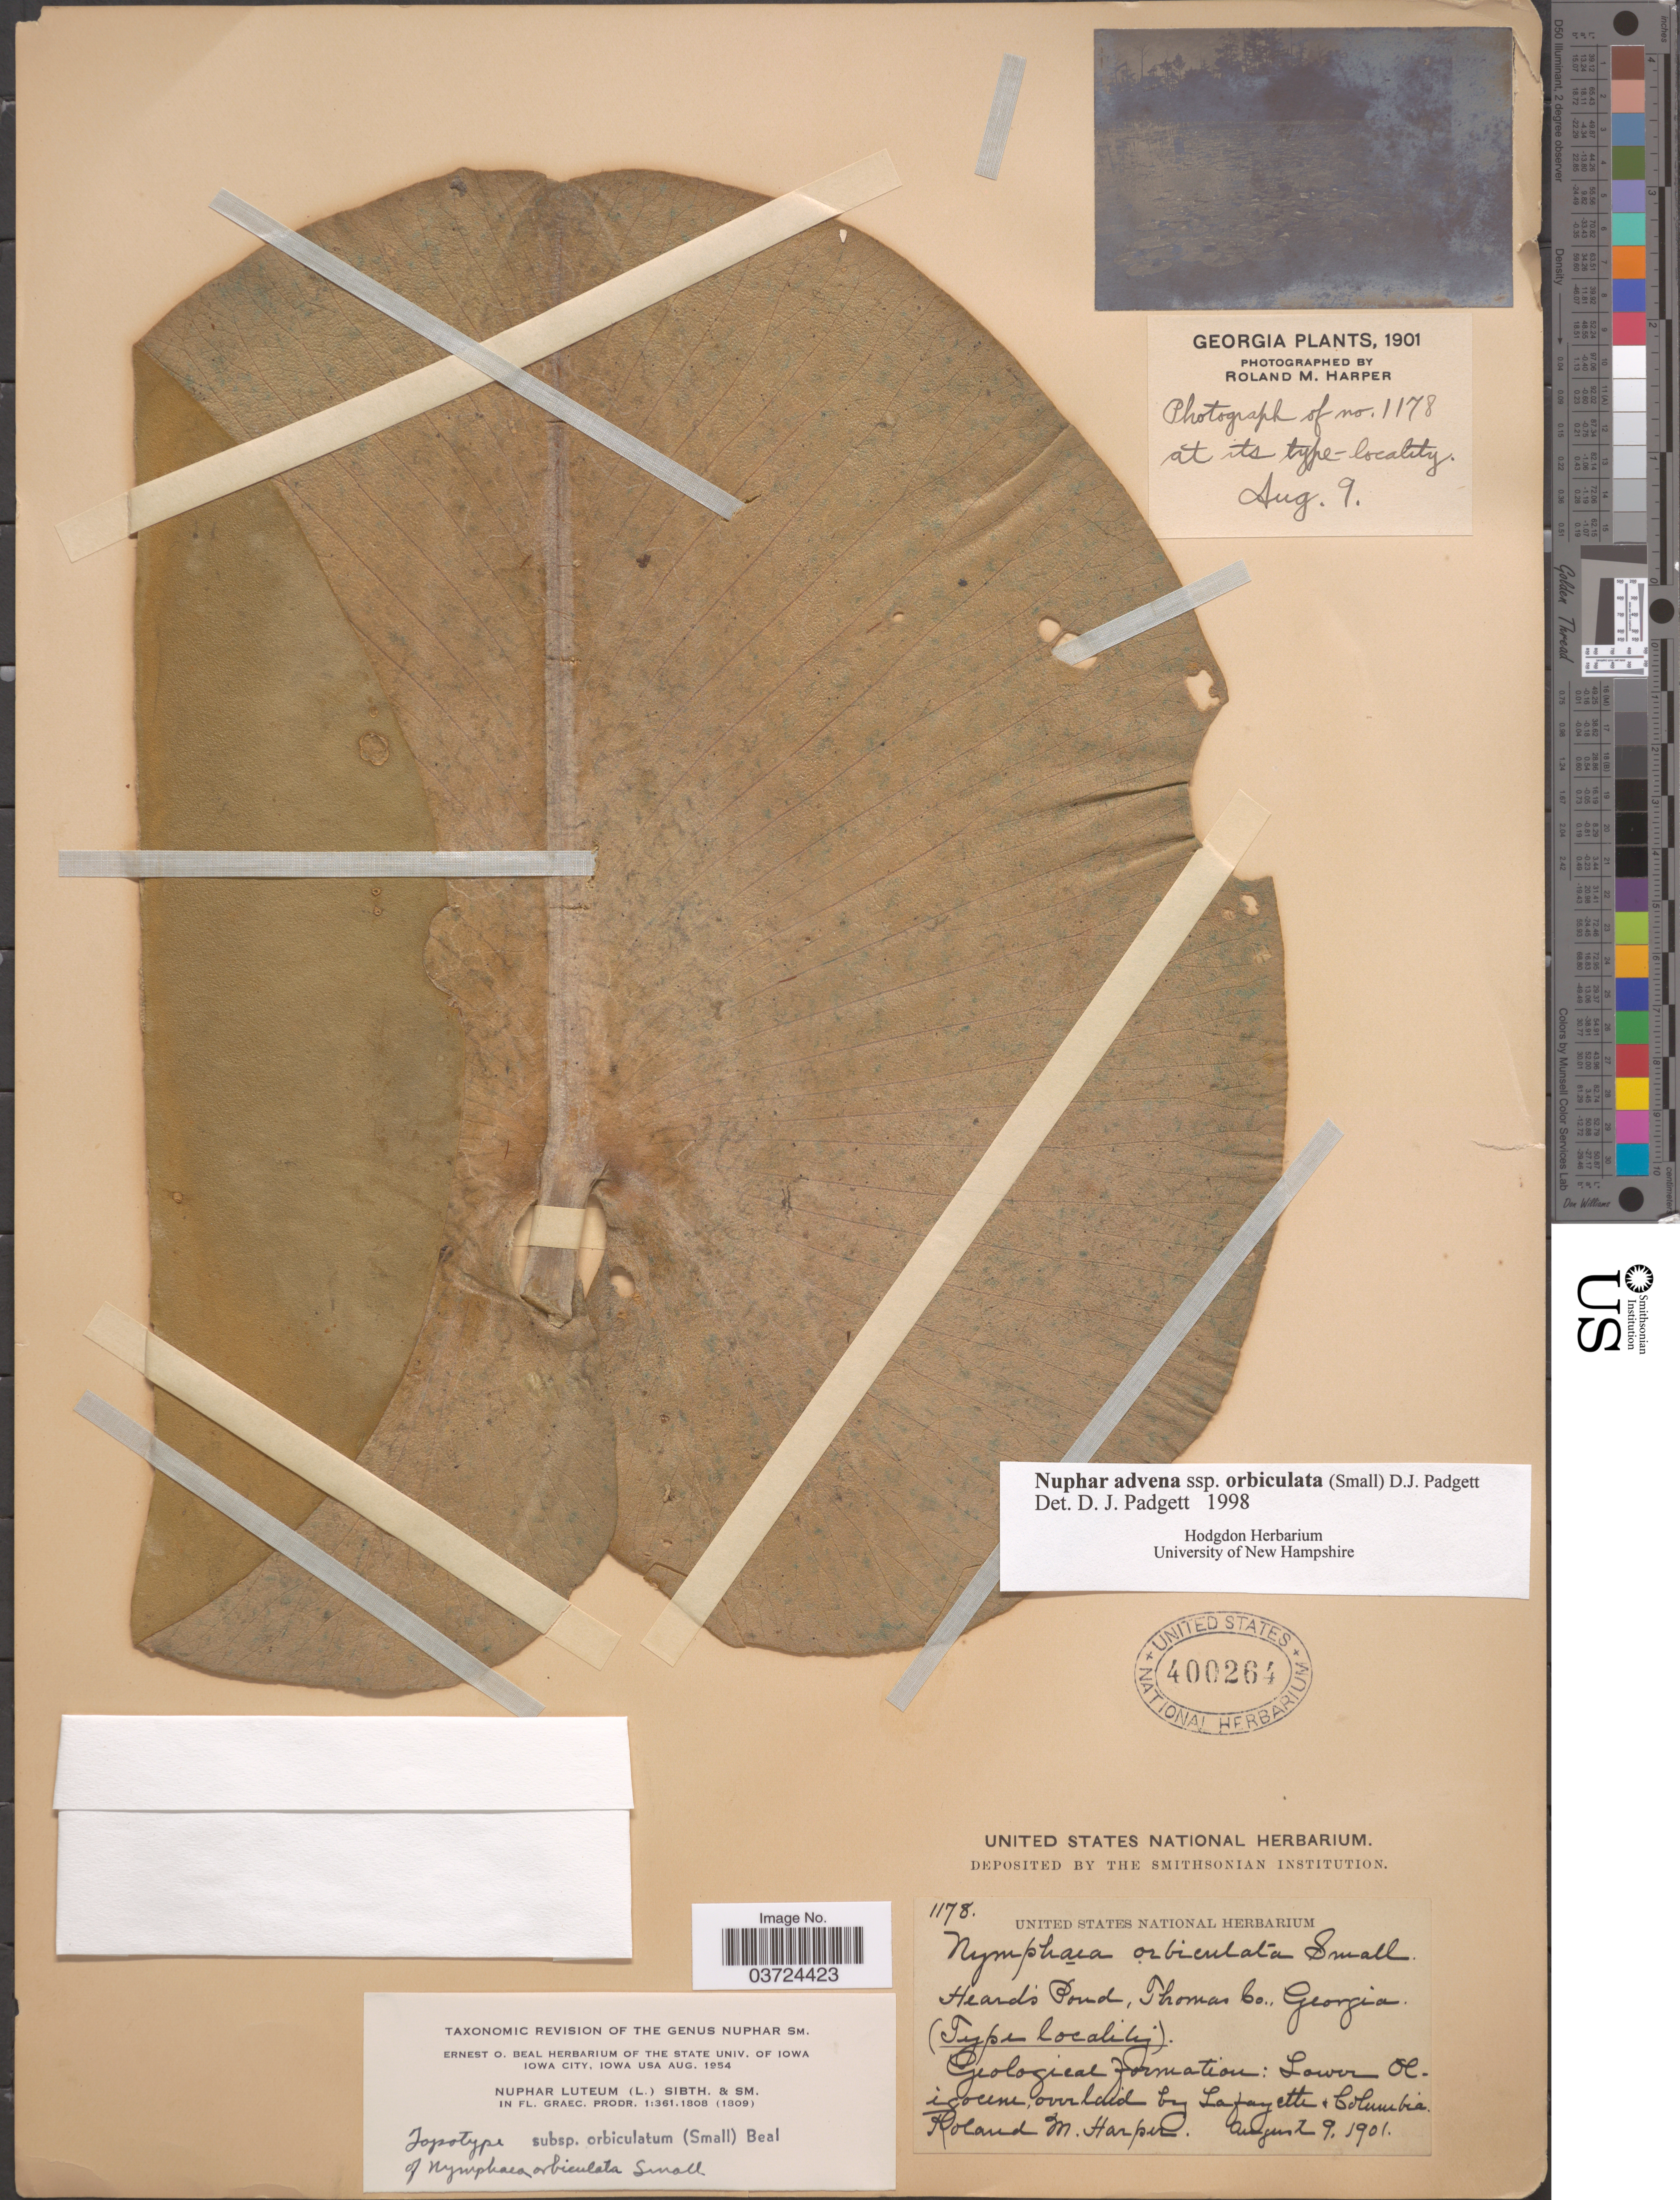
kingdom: Plantae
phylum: Tracheophyta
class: Magnoliopsida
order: Nymphaeales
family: Nymphaeaceae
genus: Nuphar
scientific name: Nuphar advena subsp. orbiculata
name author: (Small) Padgett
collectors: R. M. Harper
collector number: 1178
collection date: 1901-08-09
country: United States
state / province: Georgia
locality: Heard's Pond, Thomas Co. Geological formation: Lower Oligocene, overlaid by Lafayette & Columbia.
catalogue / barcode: US 400264